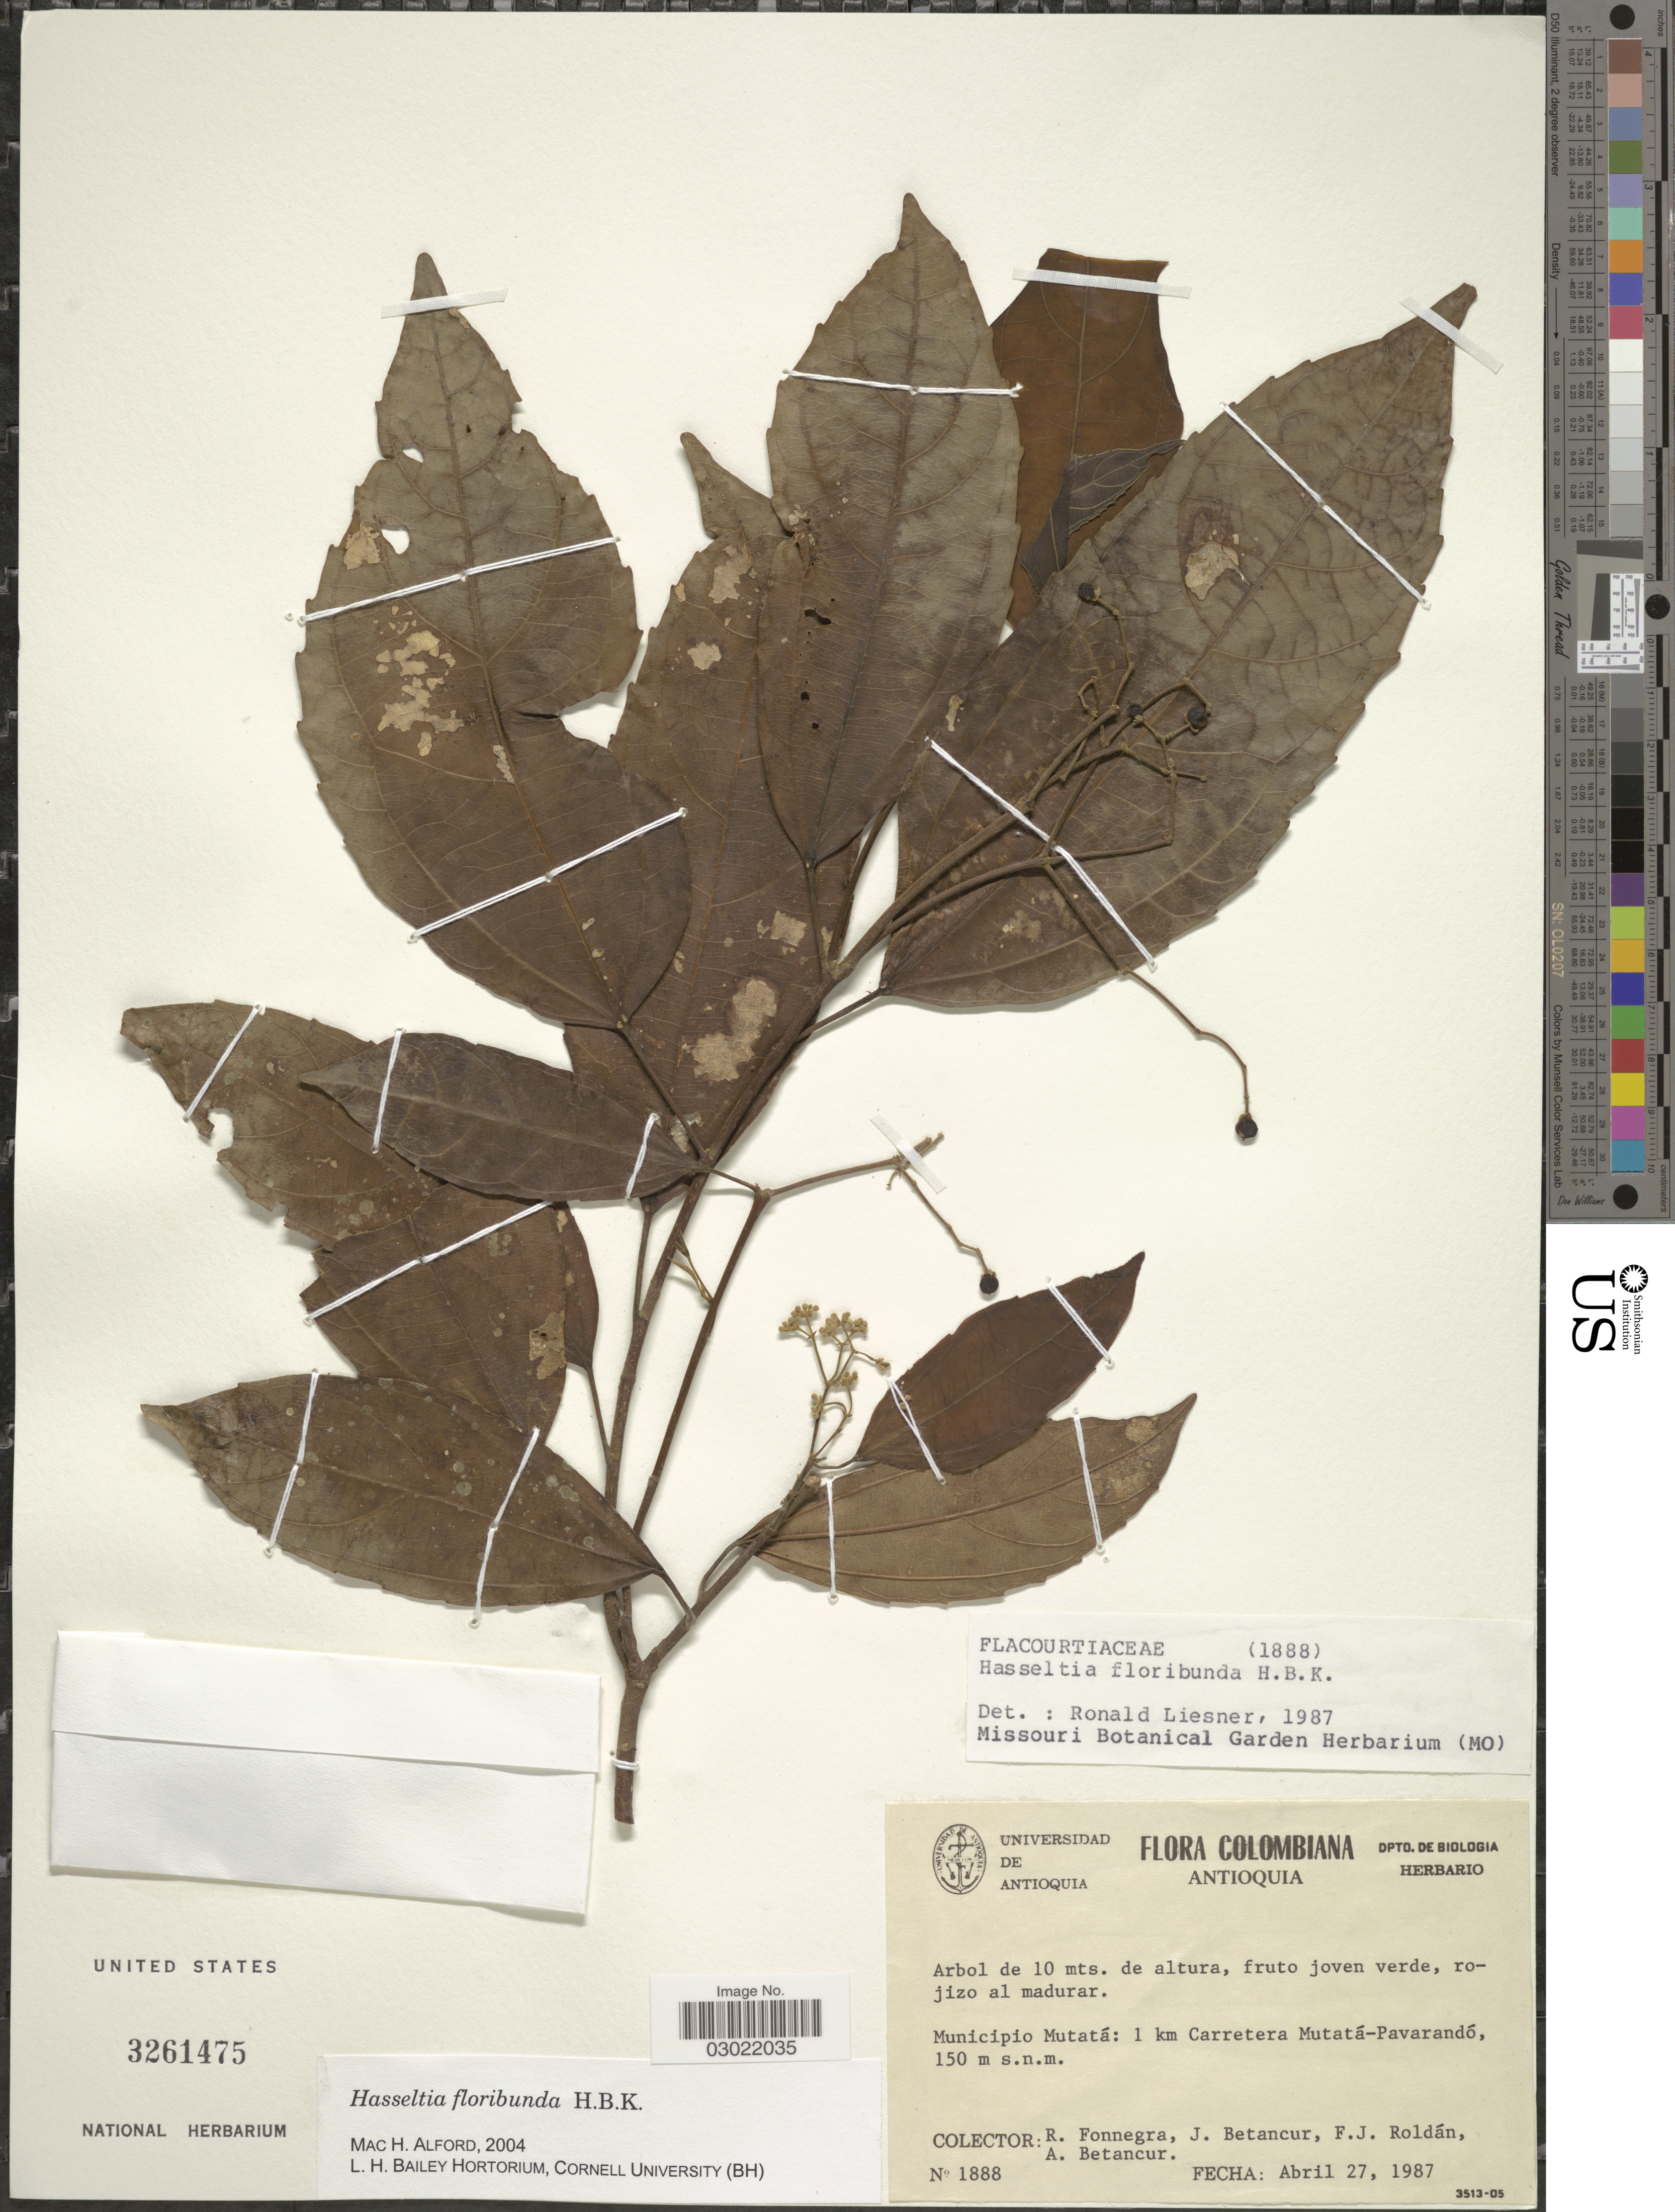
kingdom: Plantae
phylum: Tracheophyta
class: Magnoliopsida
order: Malpighiales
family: Salicaceae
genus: Hasseltia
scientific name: Hasseltia floribunda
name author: Kunth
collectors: R. Fonnegra, J. Betancur, F. J. Roldán & A. Betancur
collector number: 1888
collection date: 1987-04-27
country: Colombia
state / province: Antioquia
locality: Municipio Mutatá: 1 km Carretera Mutatá-Pavarandó.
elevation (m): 150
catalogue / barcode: US 3261475